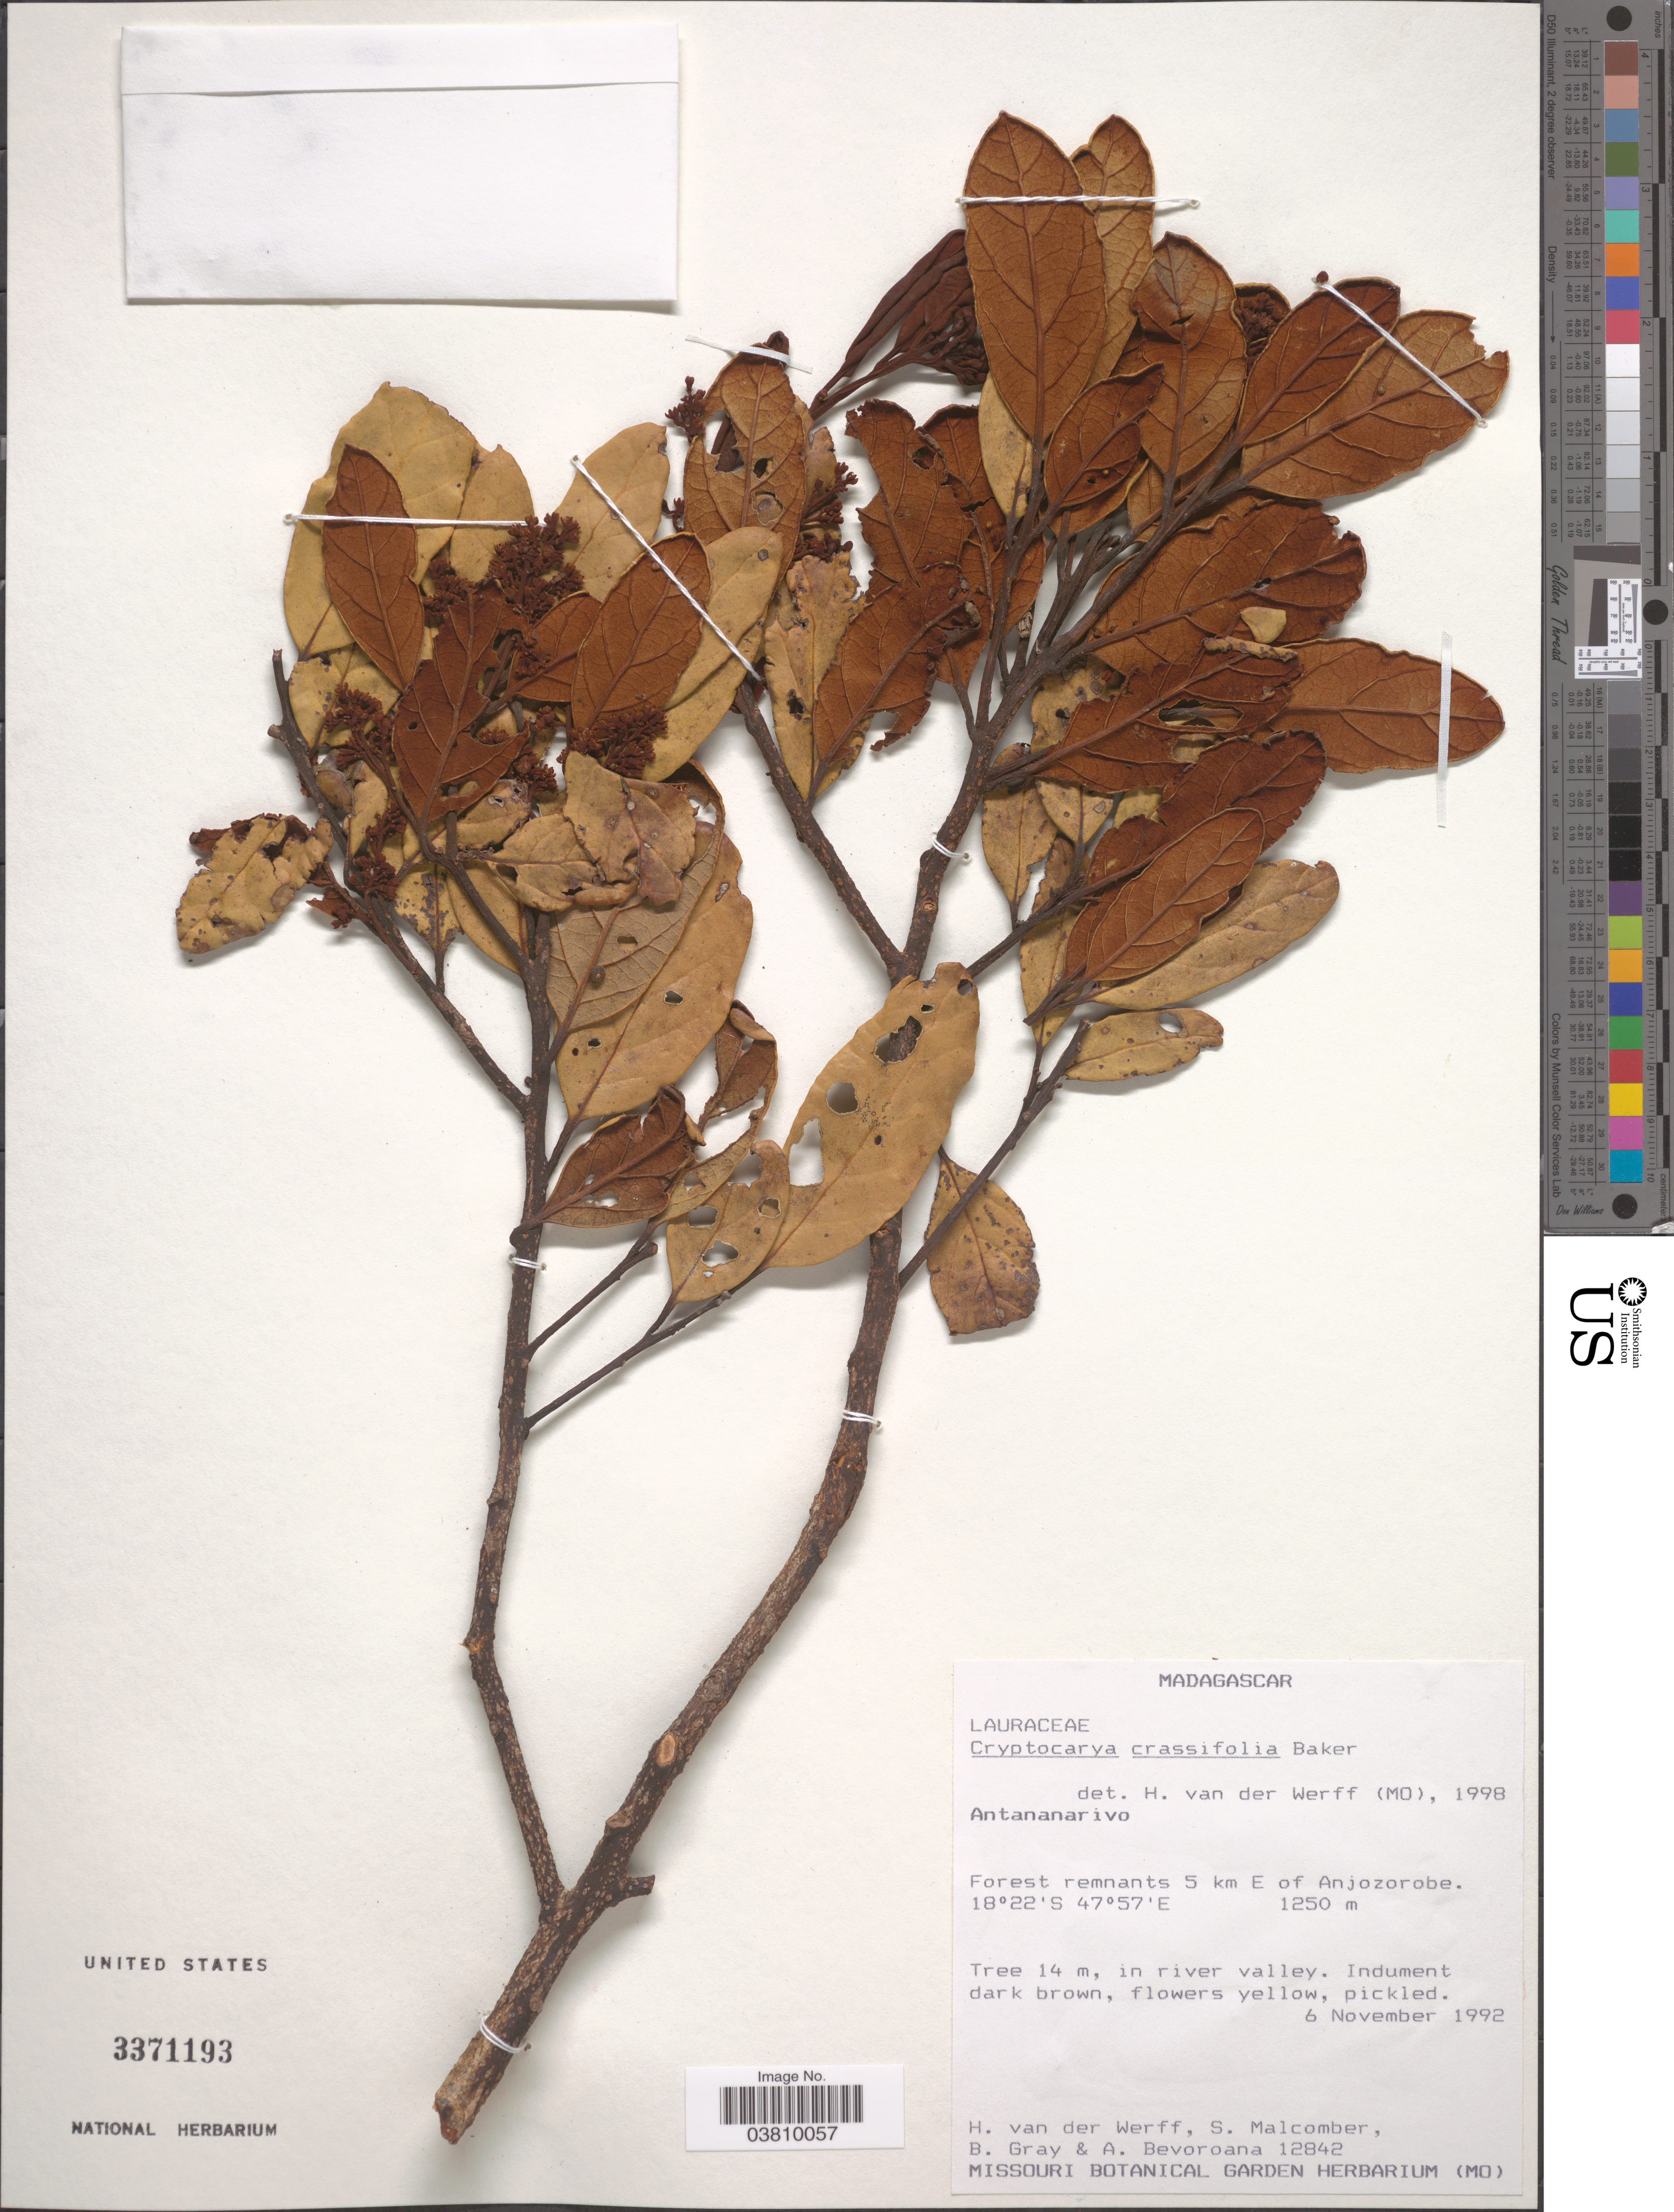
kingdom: Plantae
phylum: Tracheophyta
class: Magnoliopsida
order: Laurales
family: Lauraceae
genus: Cryptocarya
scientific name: Cryptocarya crassifolia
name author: Baker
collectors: H. van der Werff, S. T. Malcomber, B. Gray & A. Bevoroana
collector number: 12842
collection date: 1992-11-06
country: Madagascar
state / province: Analamanga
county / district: Anjozorobe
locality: Forest remnants 5 km E of Anjozorobe.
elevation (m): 1250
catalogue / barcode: US 3371193